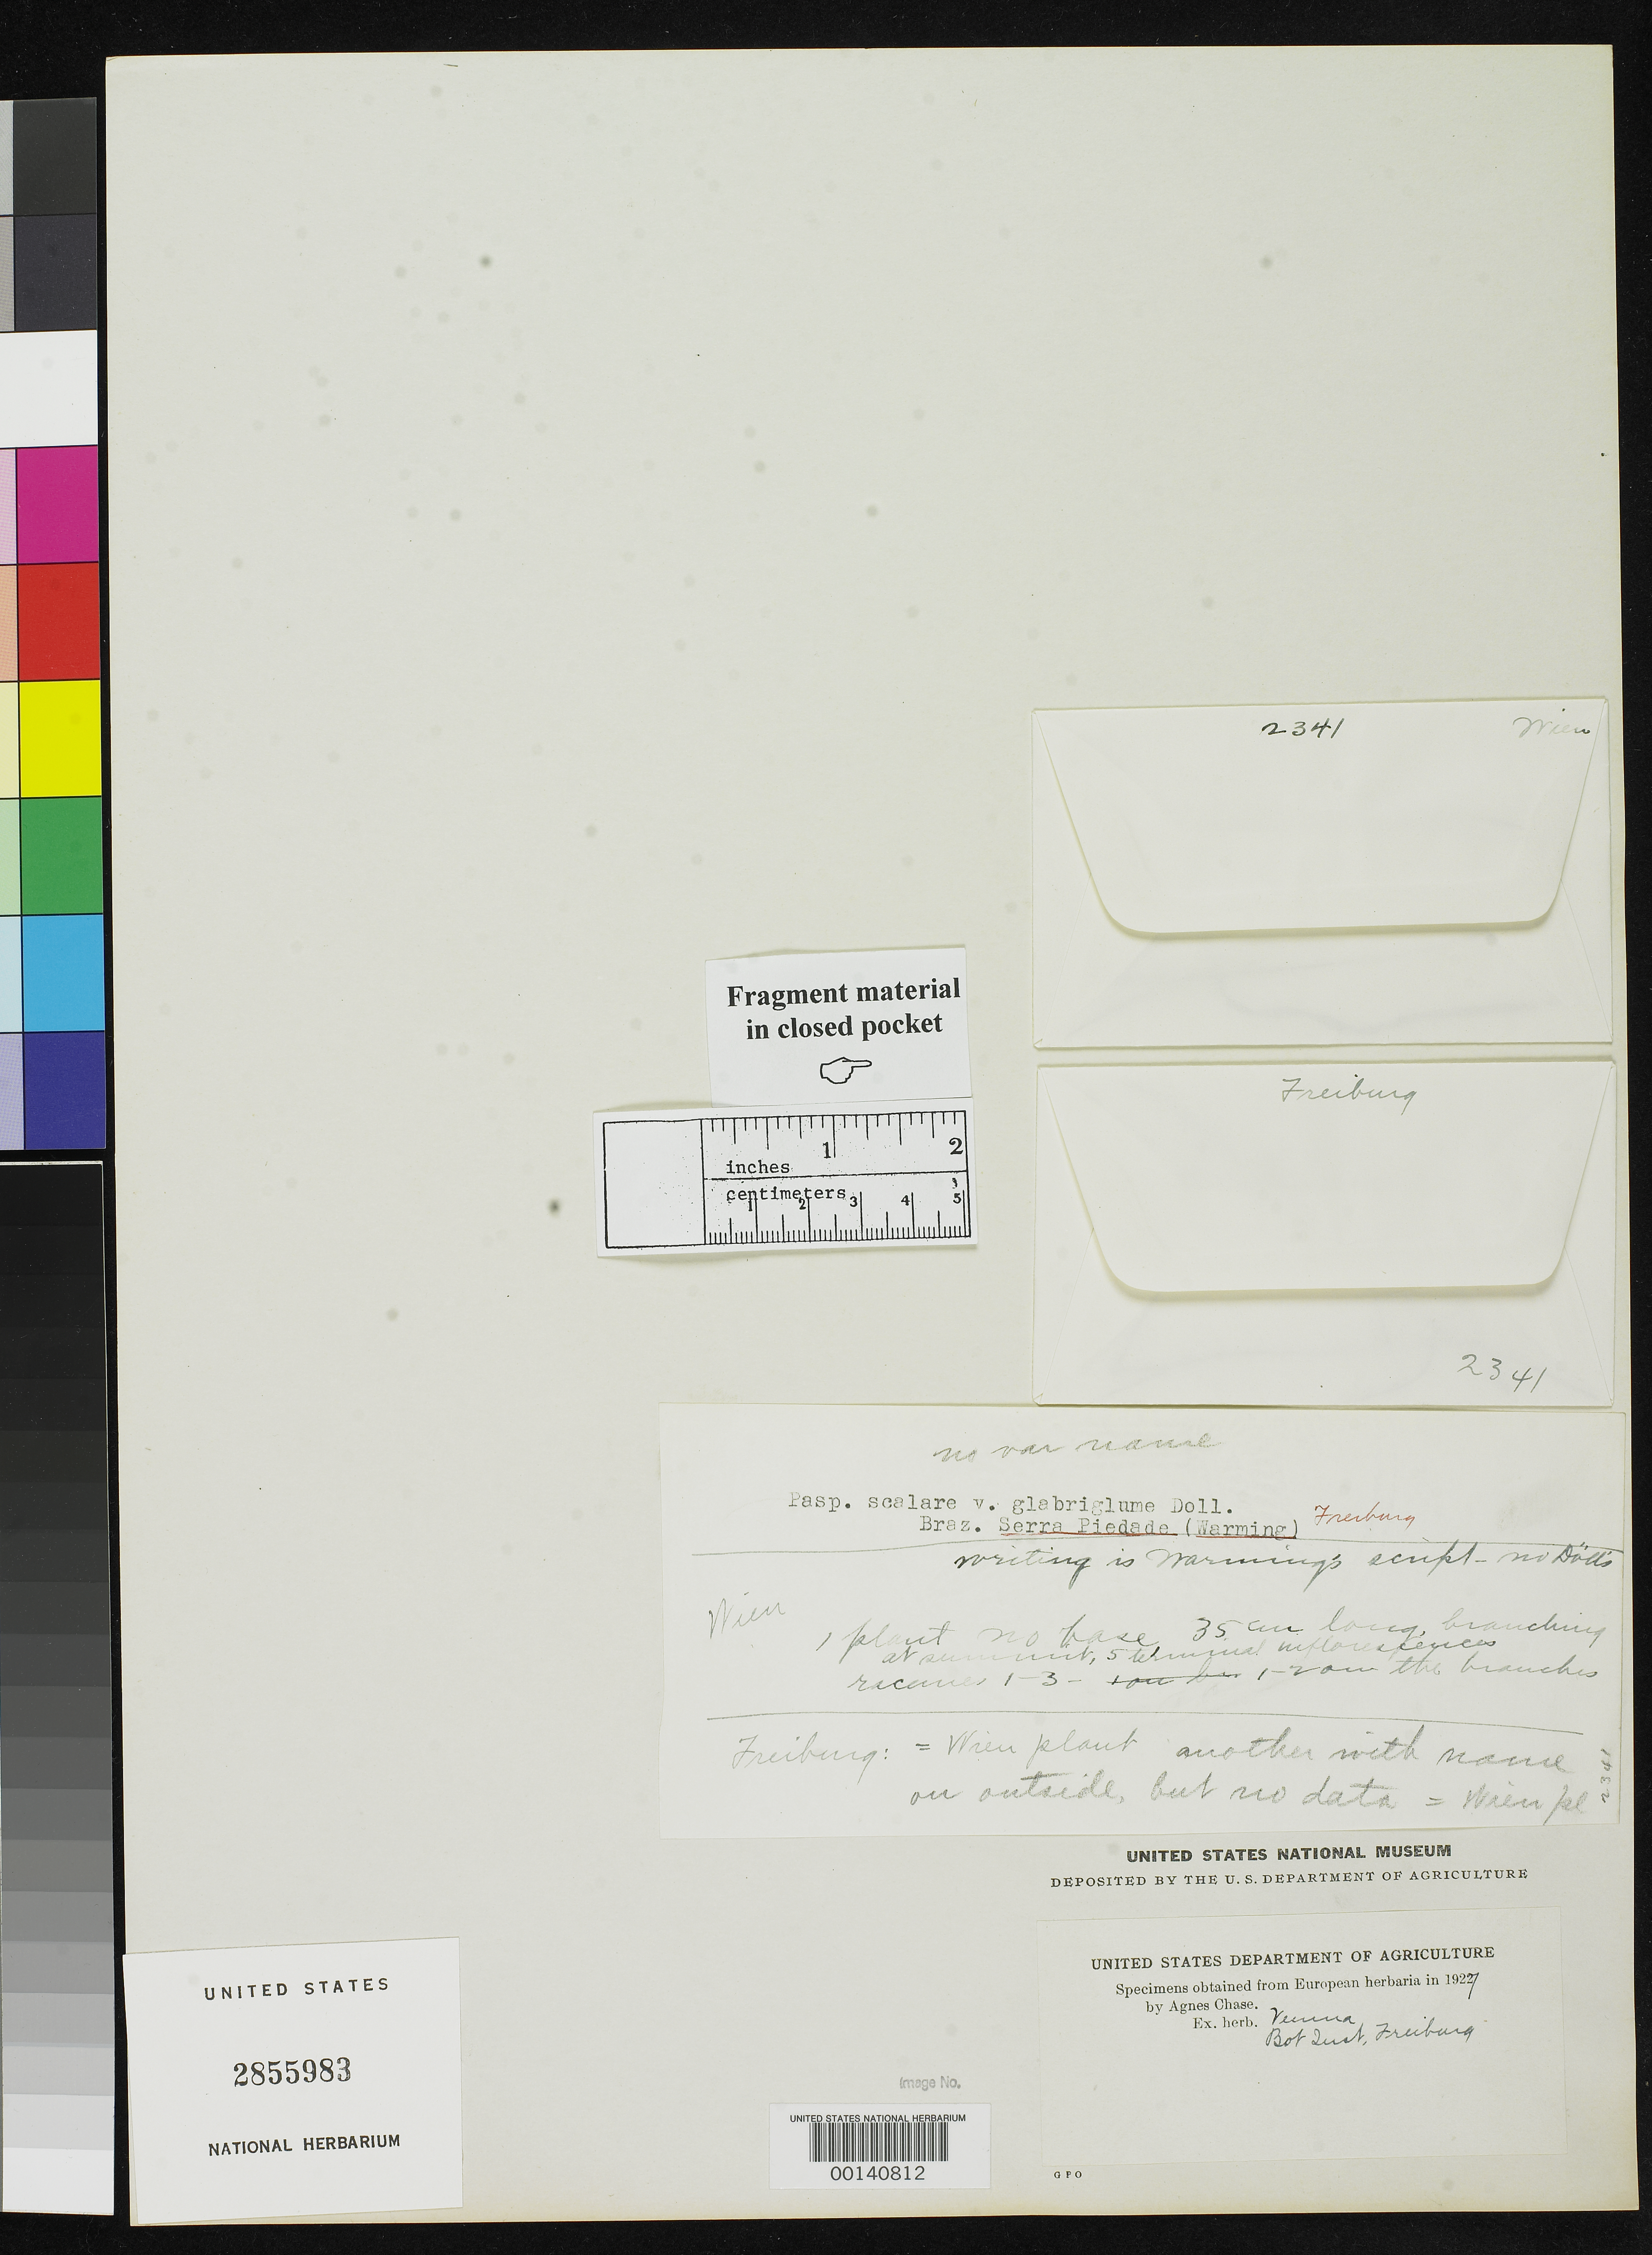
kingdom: Plantae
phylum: Tracheophyta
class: Liliopsida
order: Poales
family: Poaceae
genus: Paspalum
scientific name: Paspalum scalare var. glabriglume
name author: Döll in Mart.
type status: Type Fragment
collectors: E. Warming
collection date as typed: Jan ---- to -- May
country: Brazil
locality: Serra de Piedade.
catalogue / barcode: US 2855983